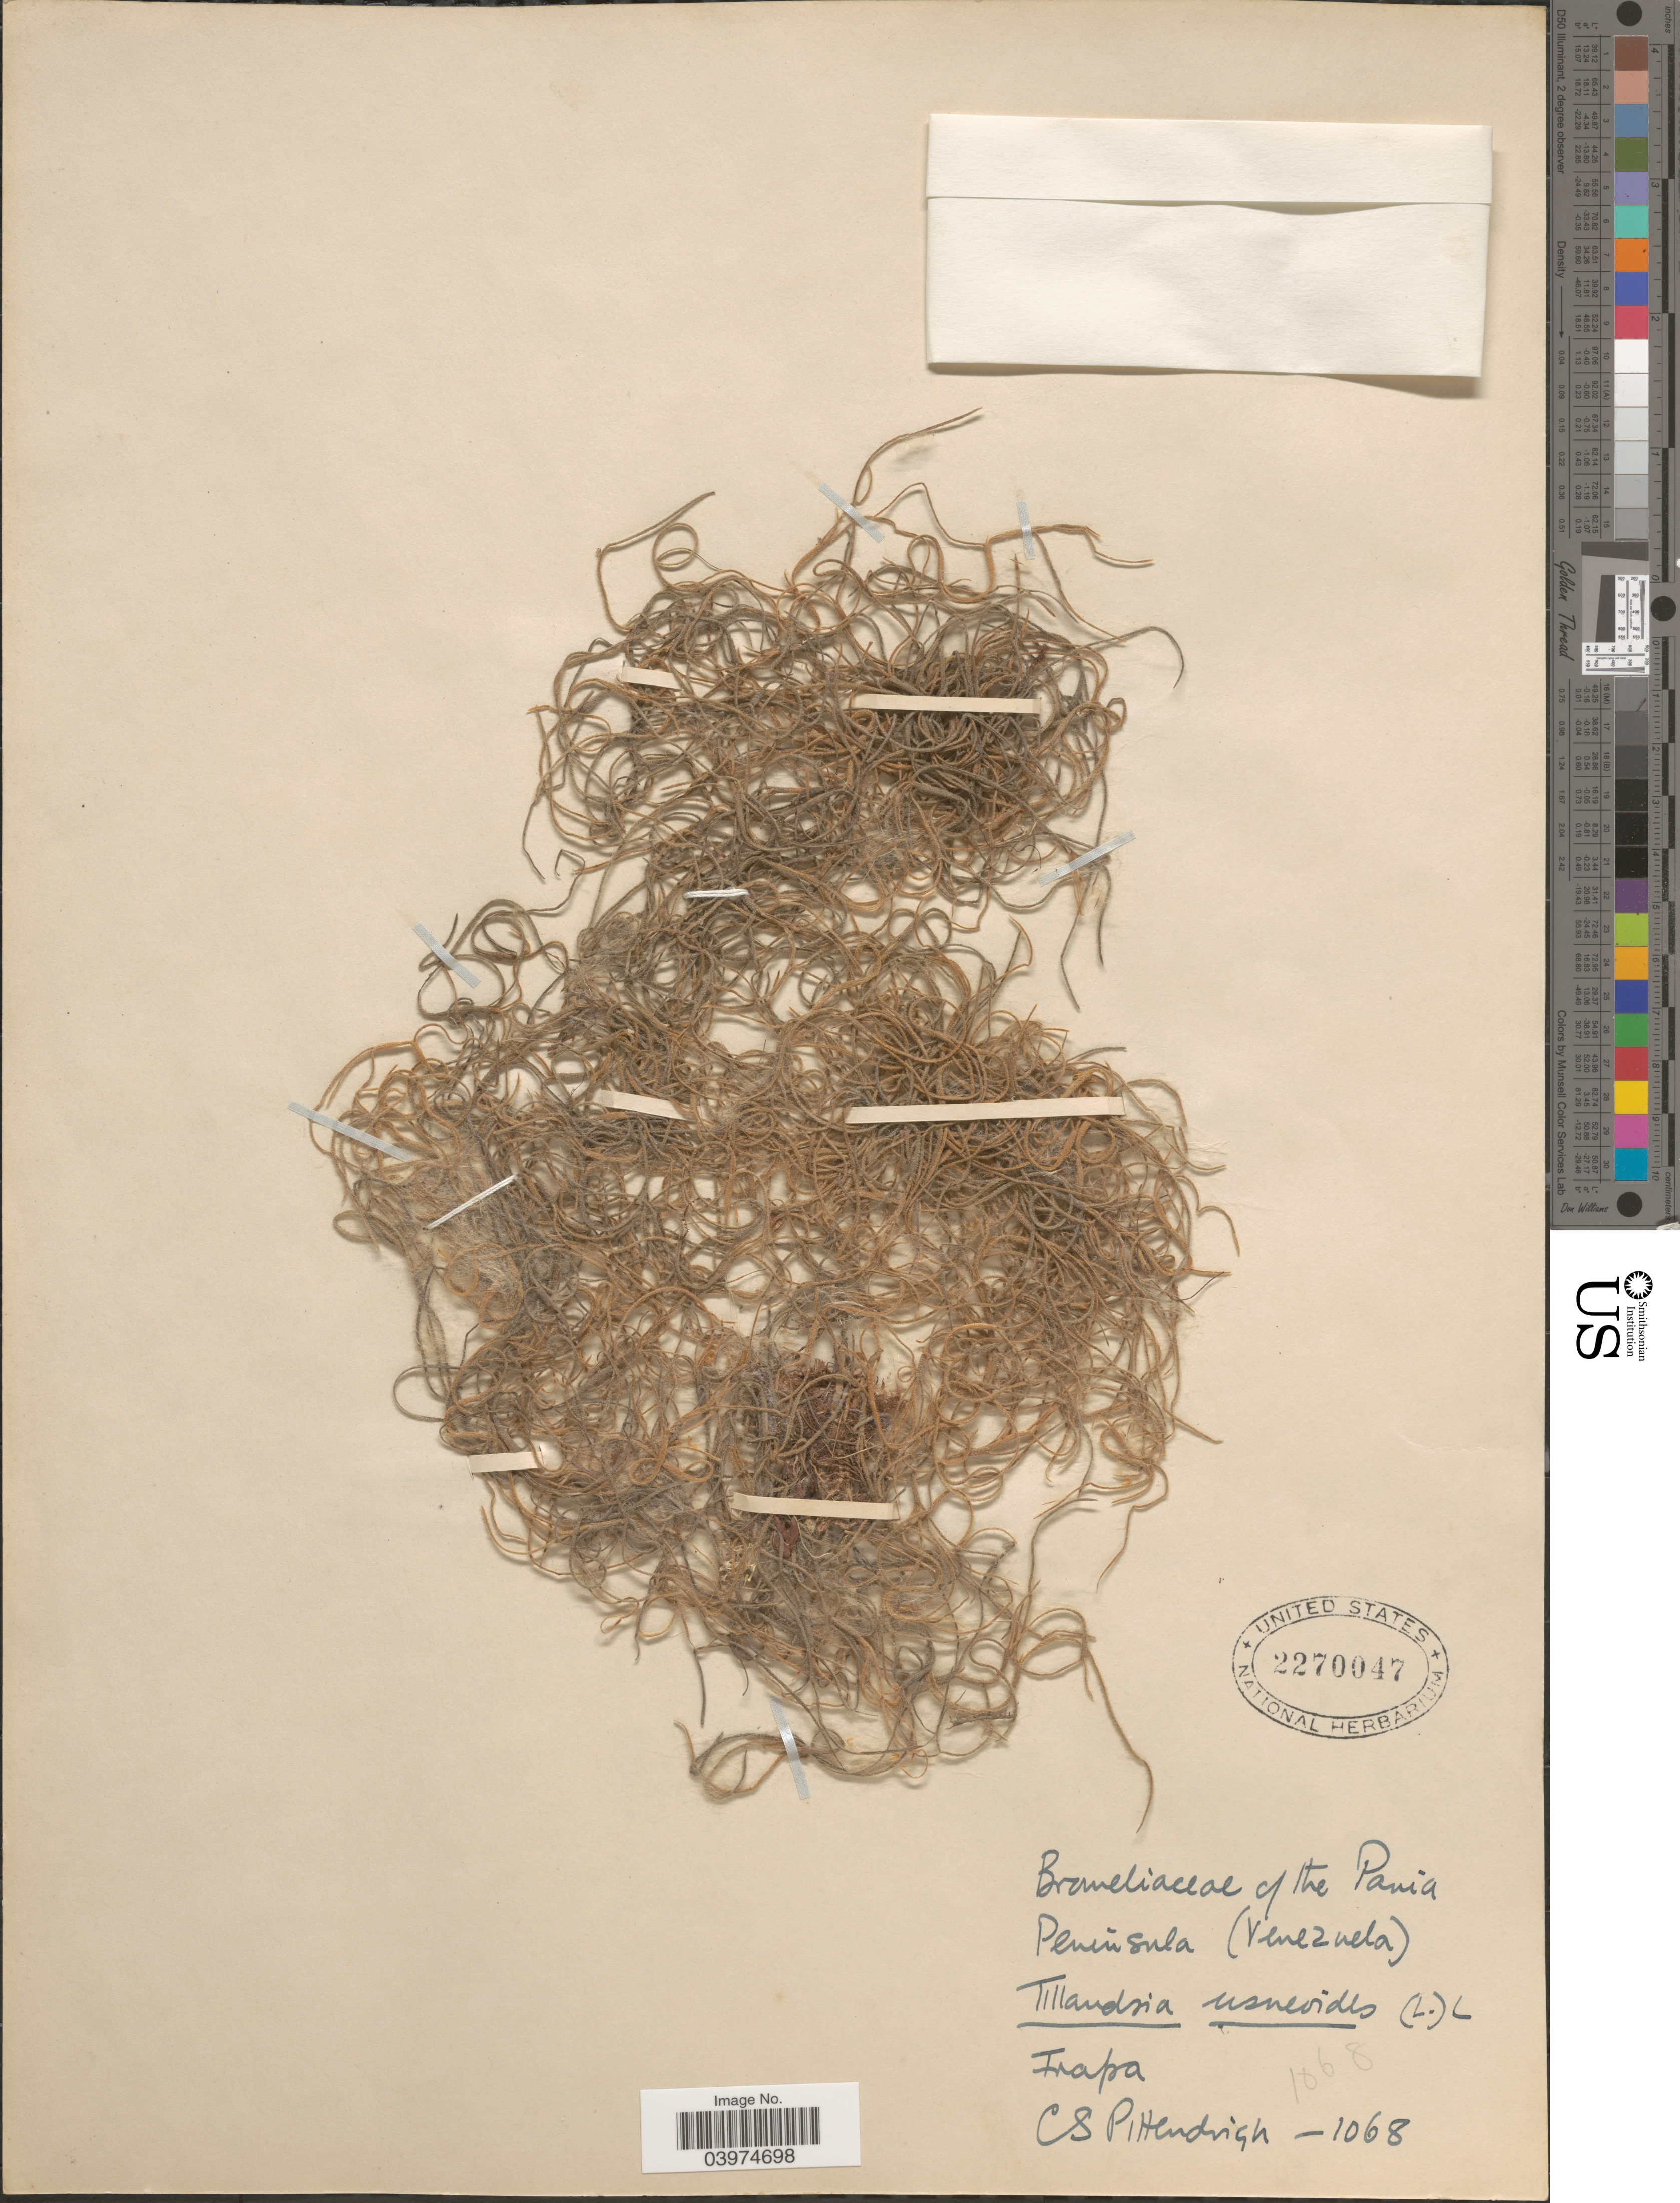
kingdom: Plantae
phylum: Tracheophyta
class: Liliopsida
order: Poales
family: Bromeliaceae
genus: Tillandsia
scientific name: Tillandsia usneoides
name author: (L.) L.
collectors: C. Hendrick & P. Hendrick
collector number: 1068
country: Venezuela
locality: Peninsula. Irapa.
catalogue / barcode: US 2270047